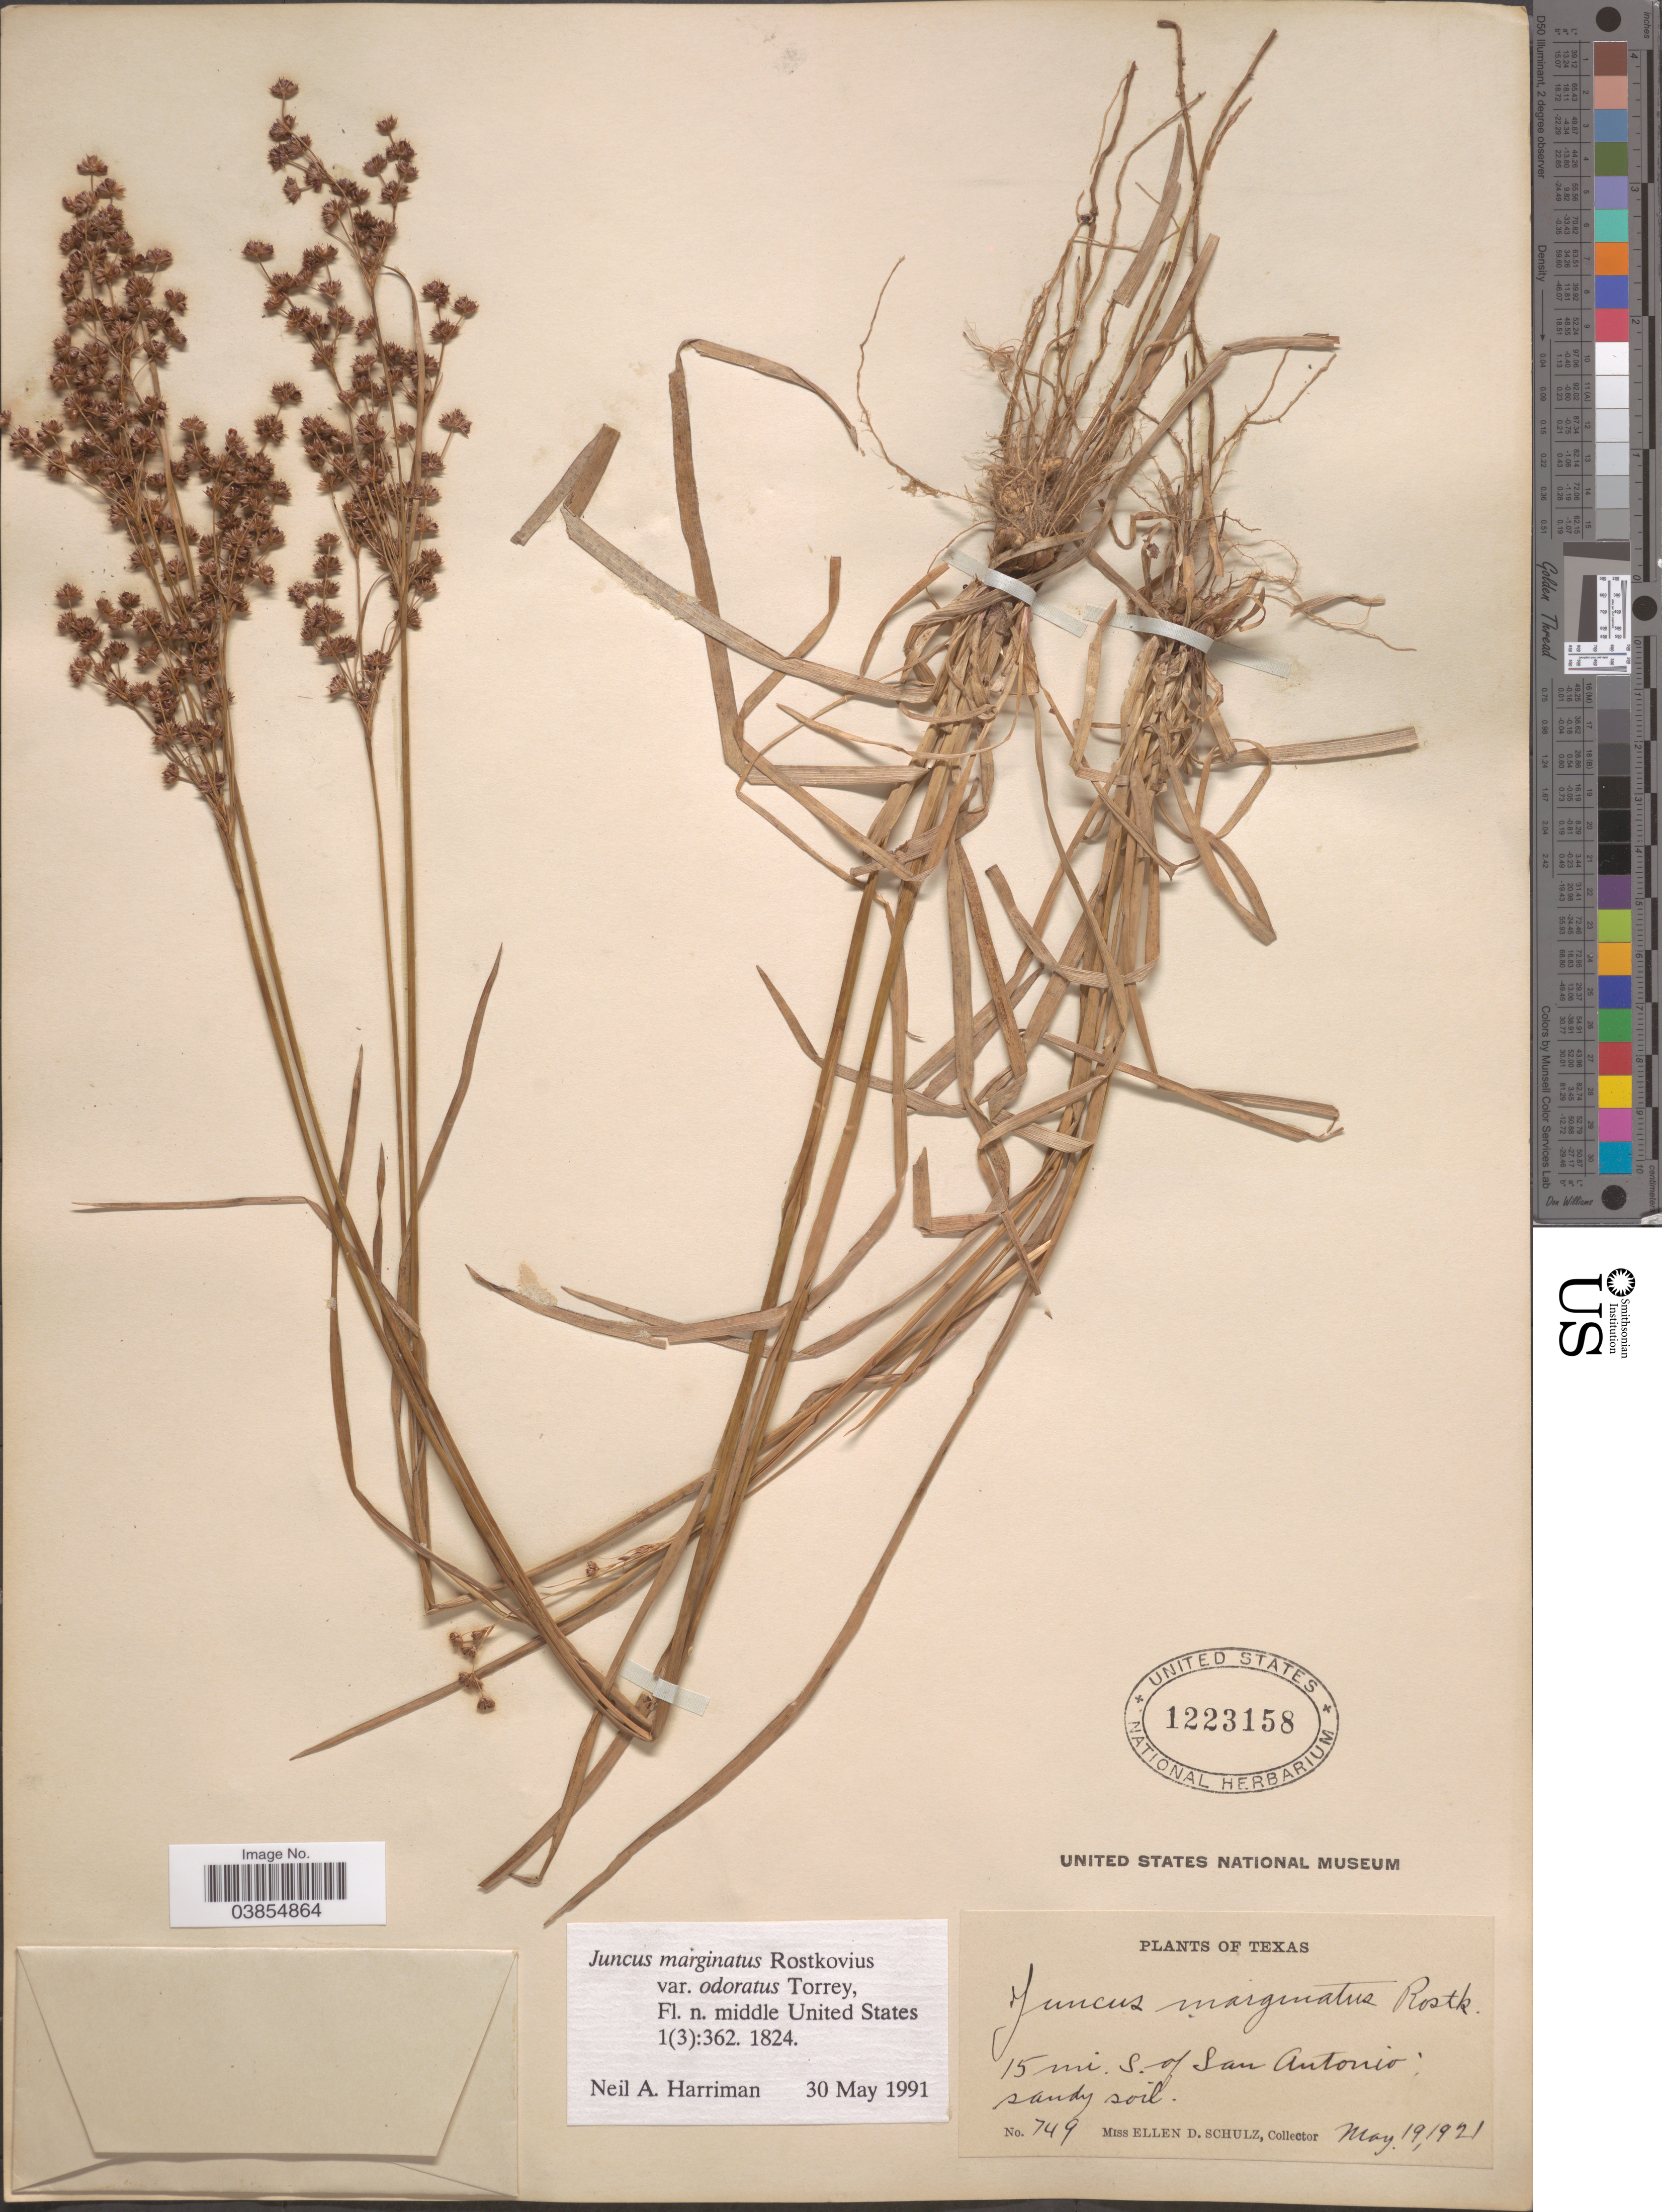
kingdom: Plantae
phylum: Tracheophyta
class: Liliopsida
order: Poales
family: Juncaceae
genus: Juncus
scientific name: Juncus marginatus var. odoratus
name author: Torr.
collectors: E. D. Schulz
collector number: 749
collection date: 1921-05-19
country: United States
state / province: Texas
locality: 15 mi. S. of San Antonio.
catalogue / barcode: US 1223158